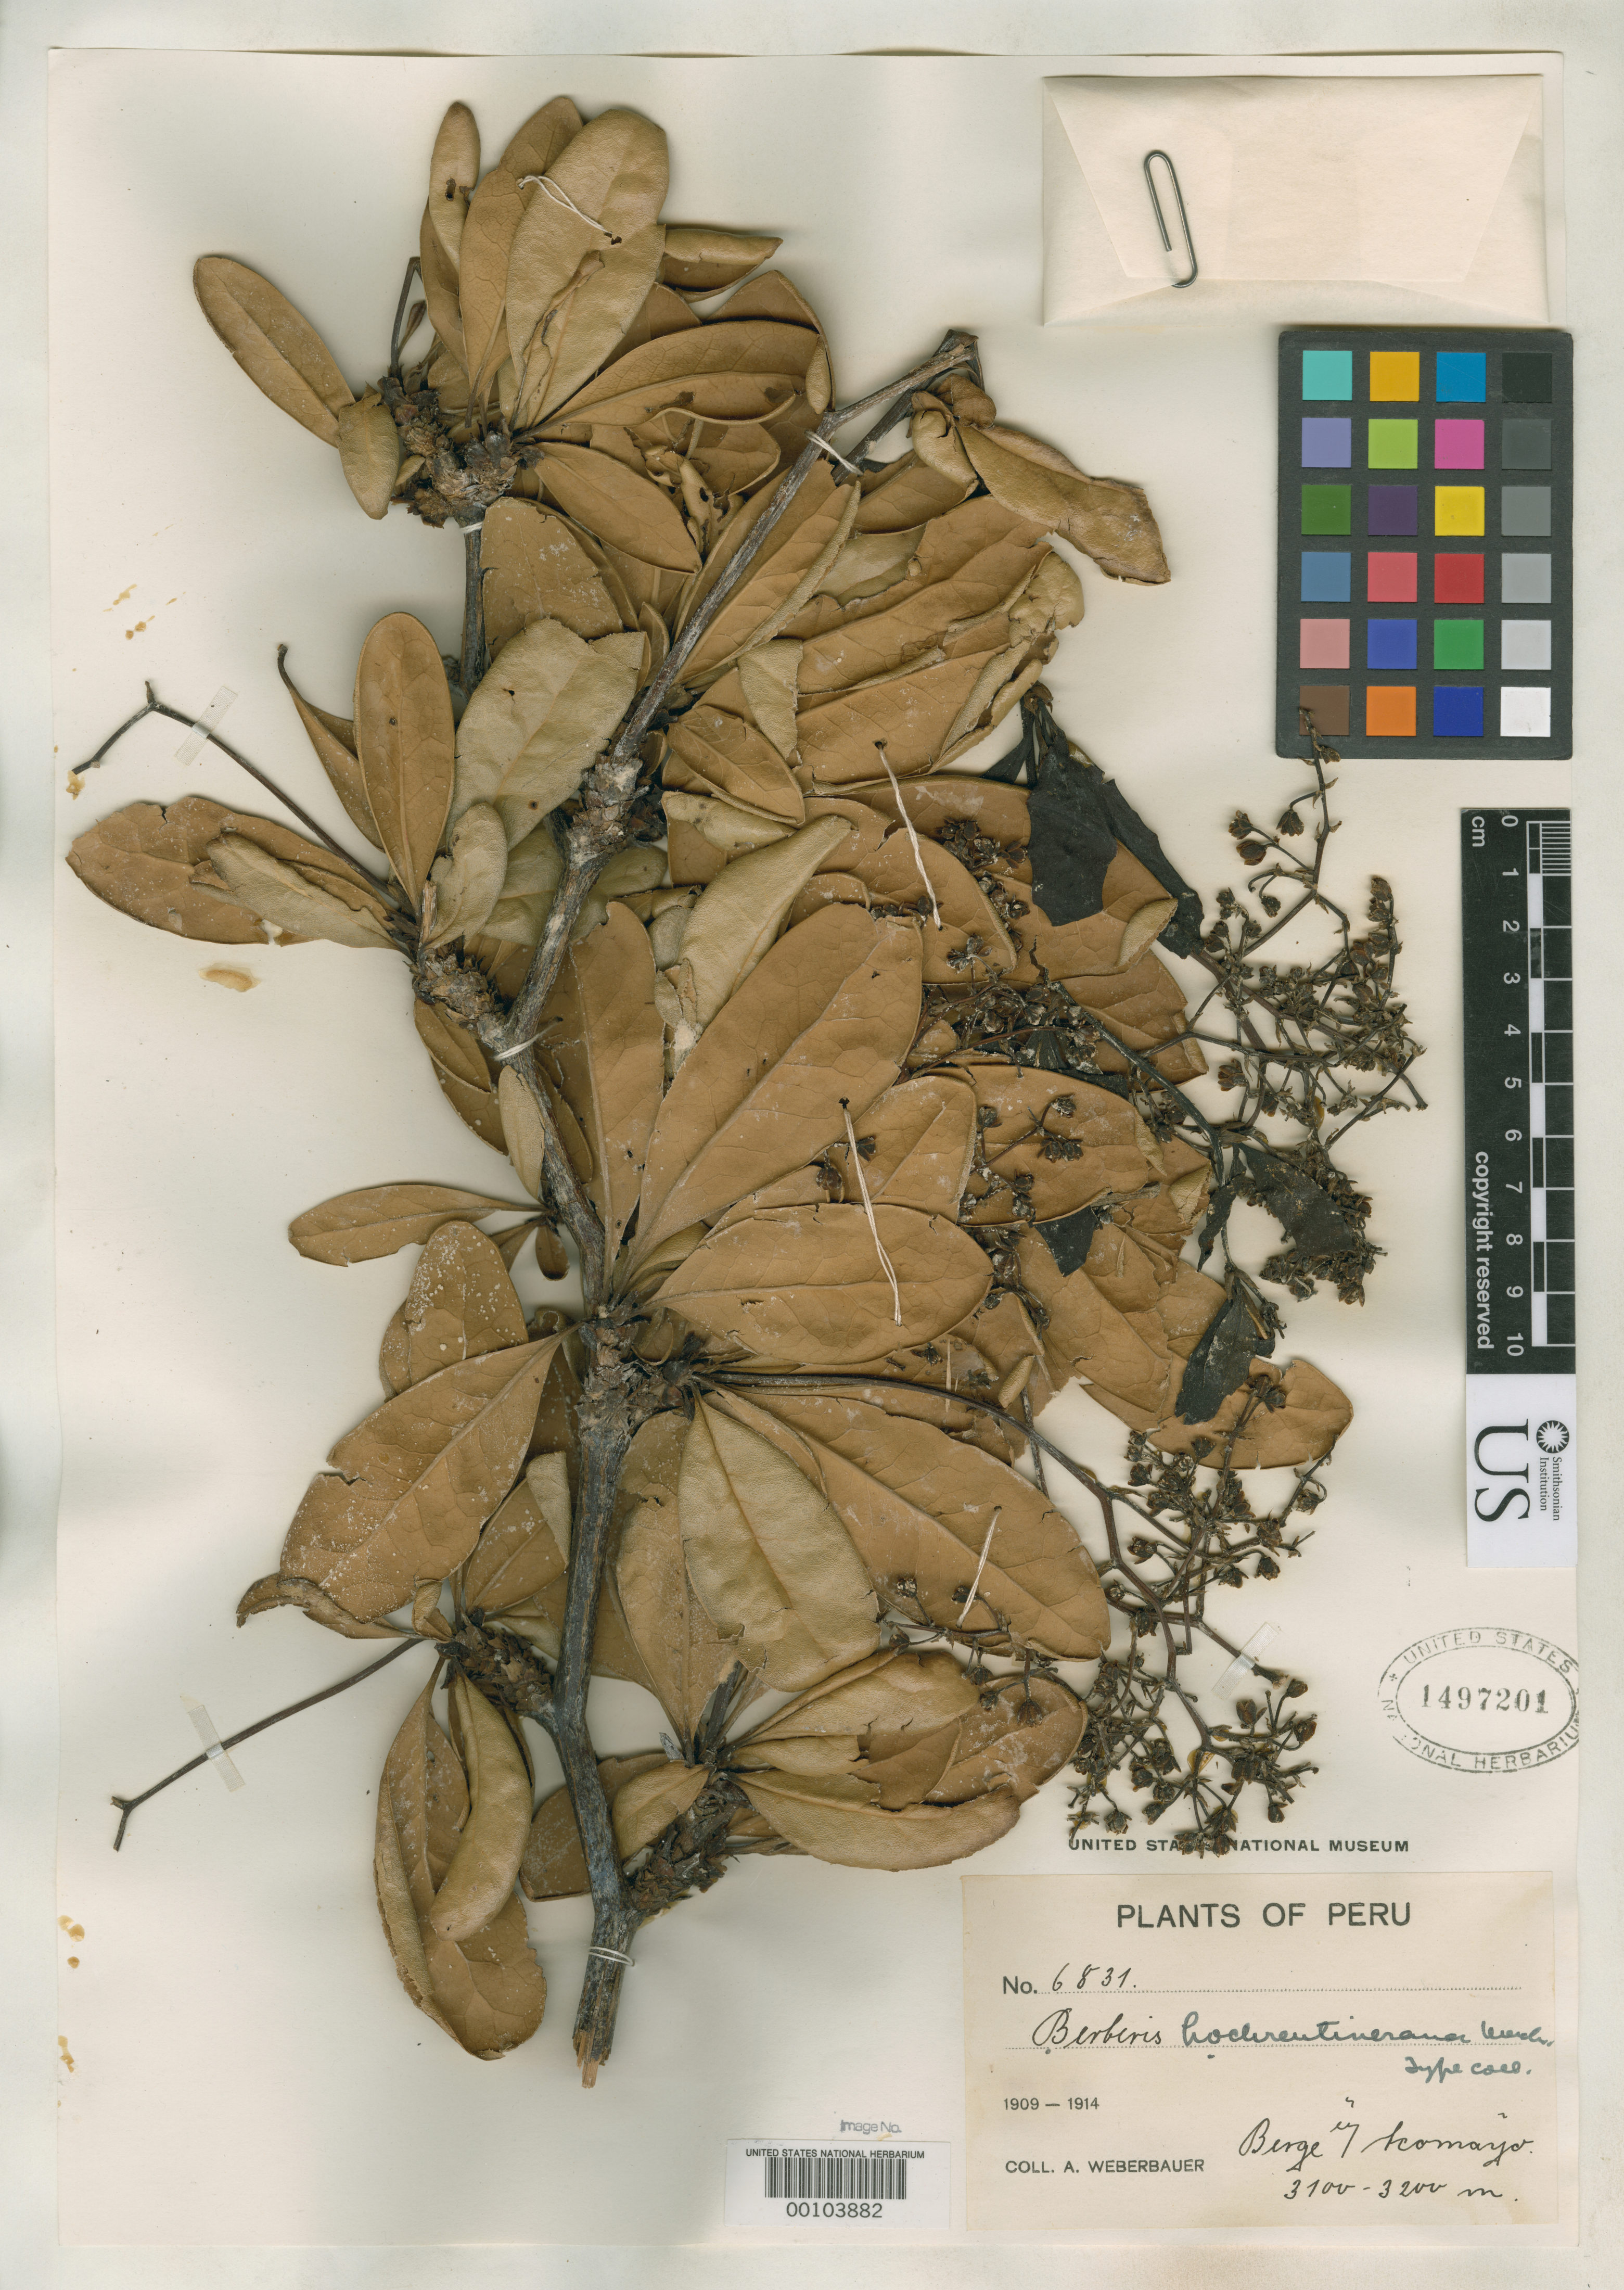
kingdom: Plantae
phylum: Tracheophyta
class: Magnoliopsida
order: Ranunculales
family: Berberidaceae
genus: Berberis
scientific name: Berberis hochreutinerana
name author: J.F. Macbr.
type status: Isotype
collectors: A. Weberbauer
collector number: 6831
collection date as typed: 1909 to -- --- 1914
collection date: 1909/1914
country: Peru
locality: Mount Acomayo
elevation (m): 3100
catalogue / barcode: US 1497201